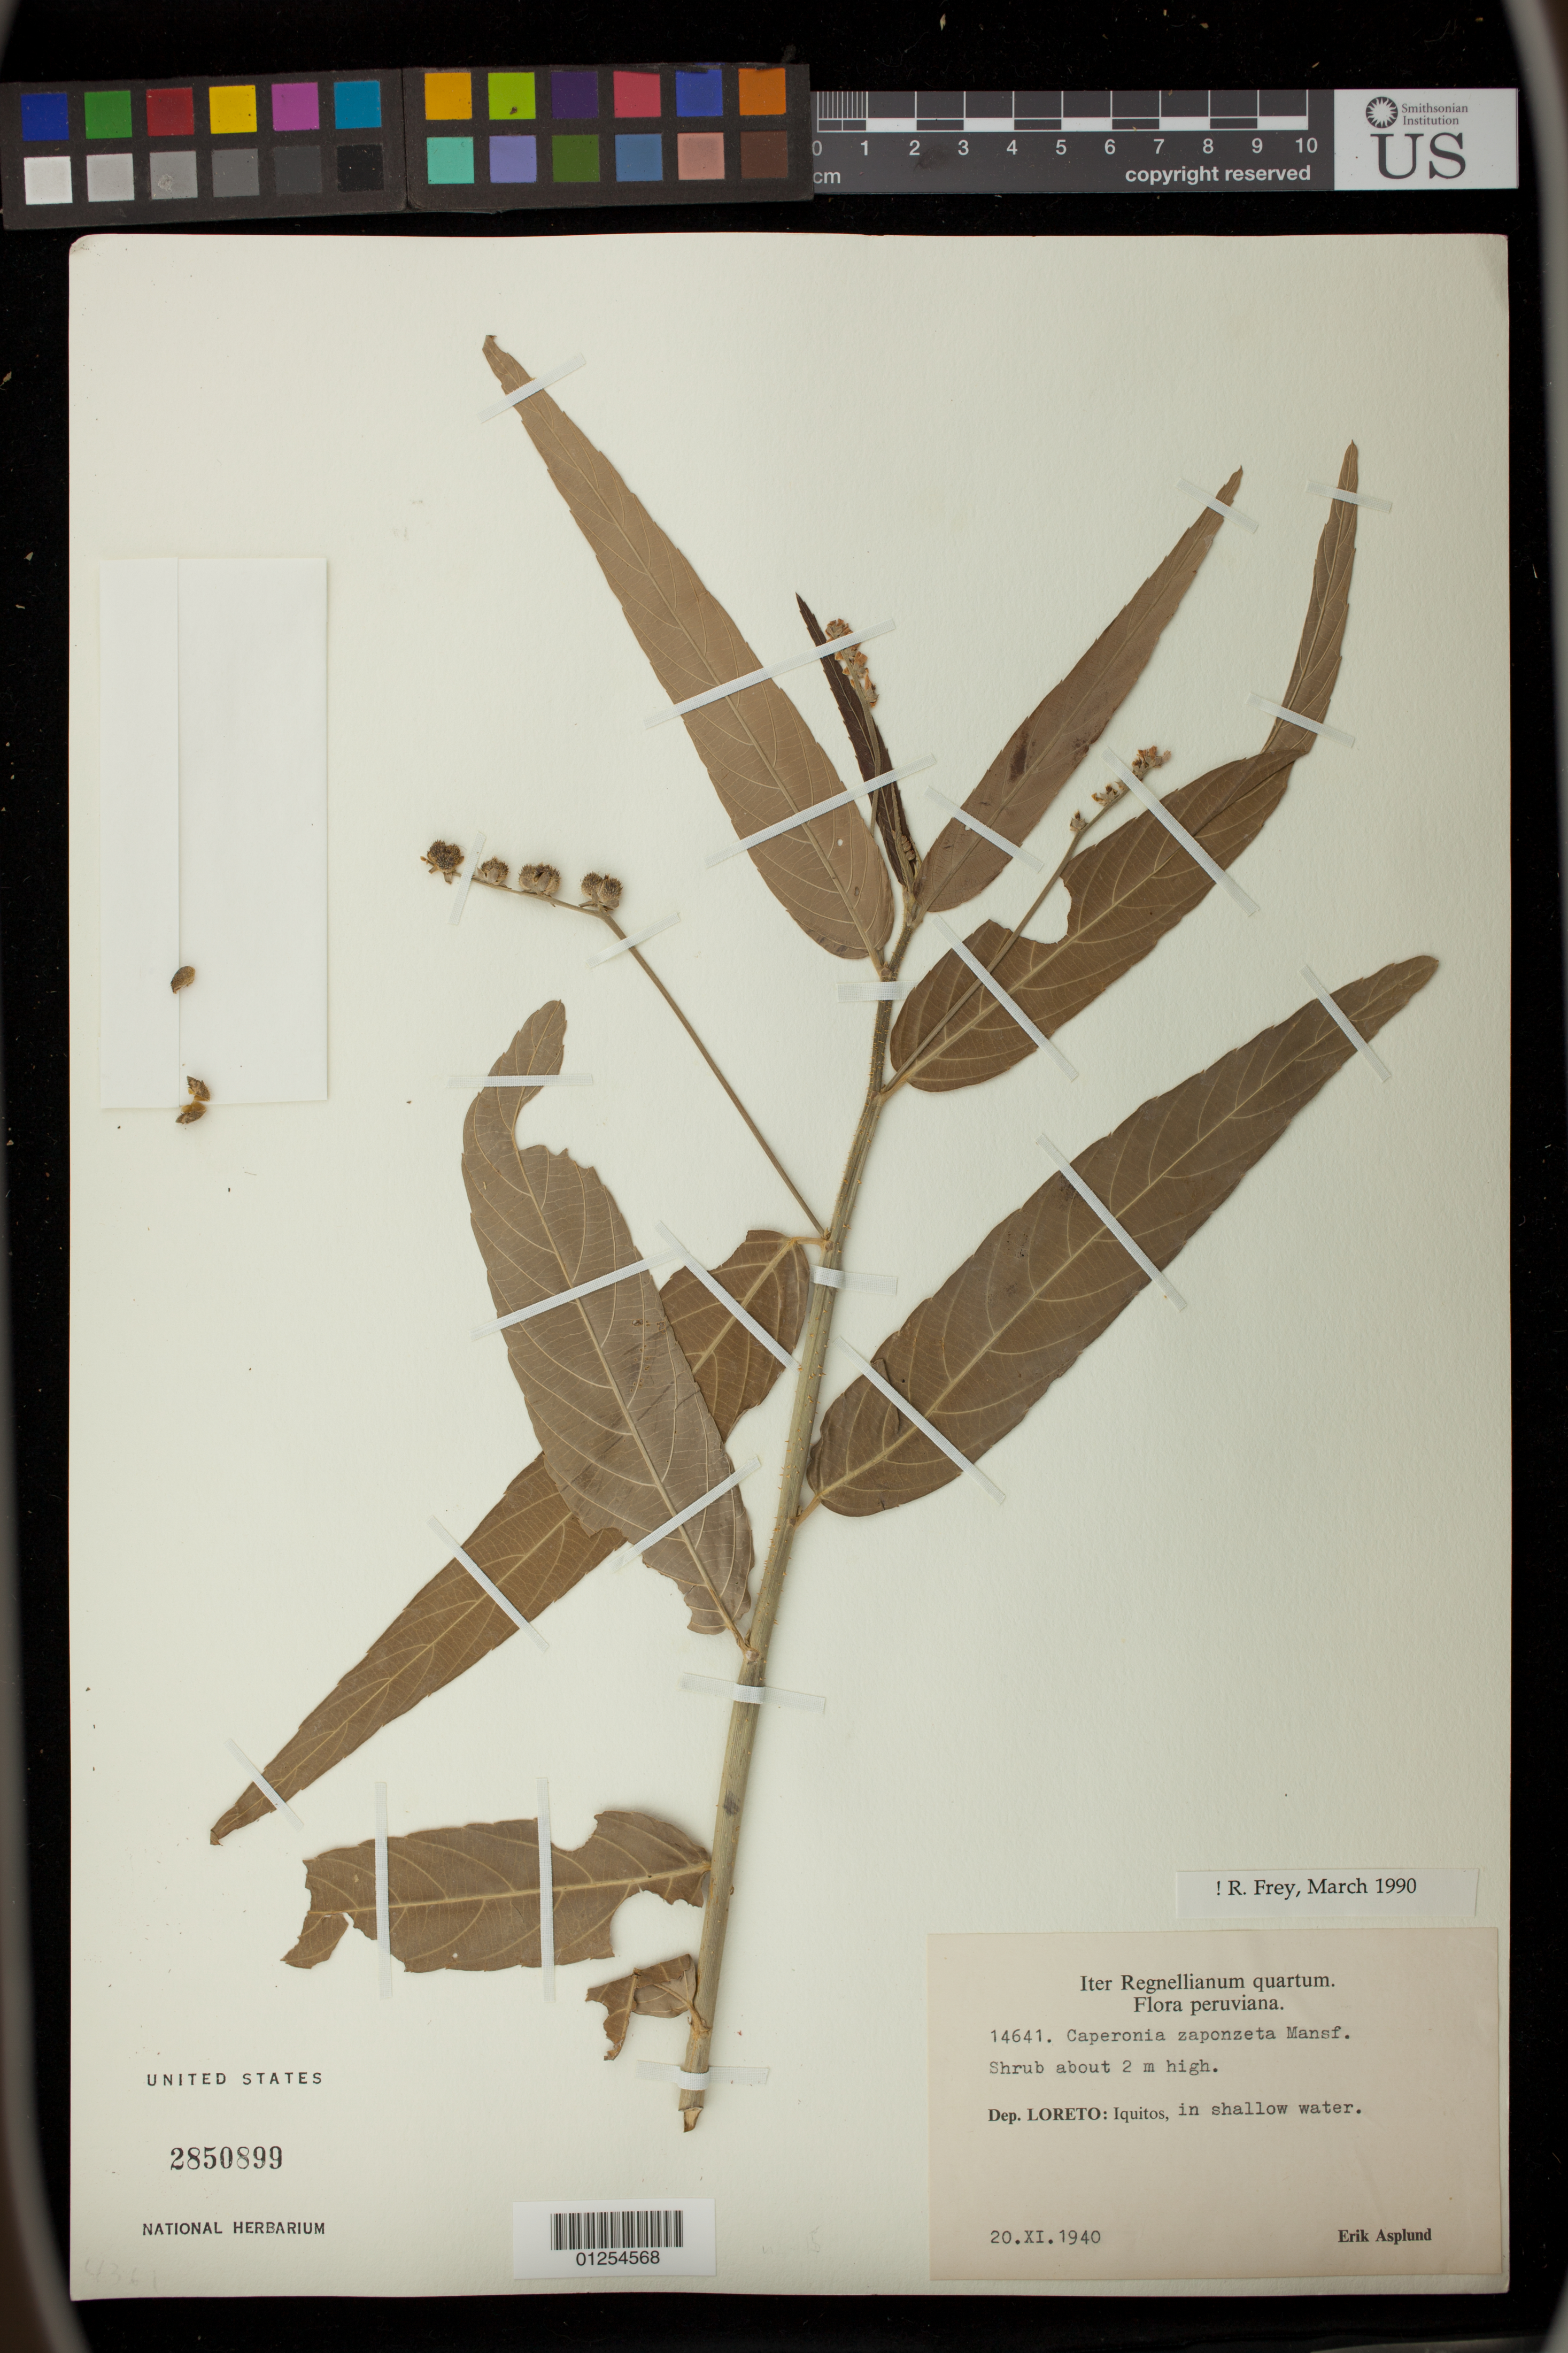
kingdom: Plantae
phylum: Tracheophyta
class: Magnoliopsida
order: Malpighiales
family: Euphorbiaceae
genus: Caperonia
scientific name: Caperonia zaponzeta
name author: Mansf.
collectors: E. Asplund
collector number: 14641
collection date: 1940-11-20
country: Peru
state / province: Loreto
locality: Iquitos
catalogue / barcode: US 2850899